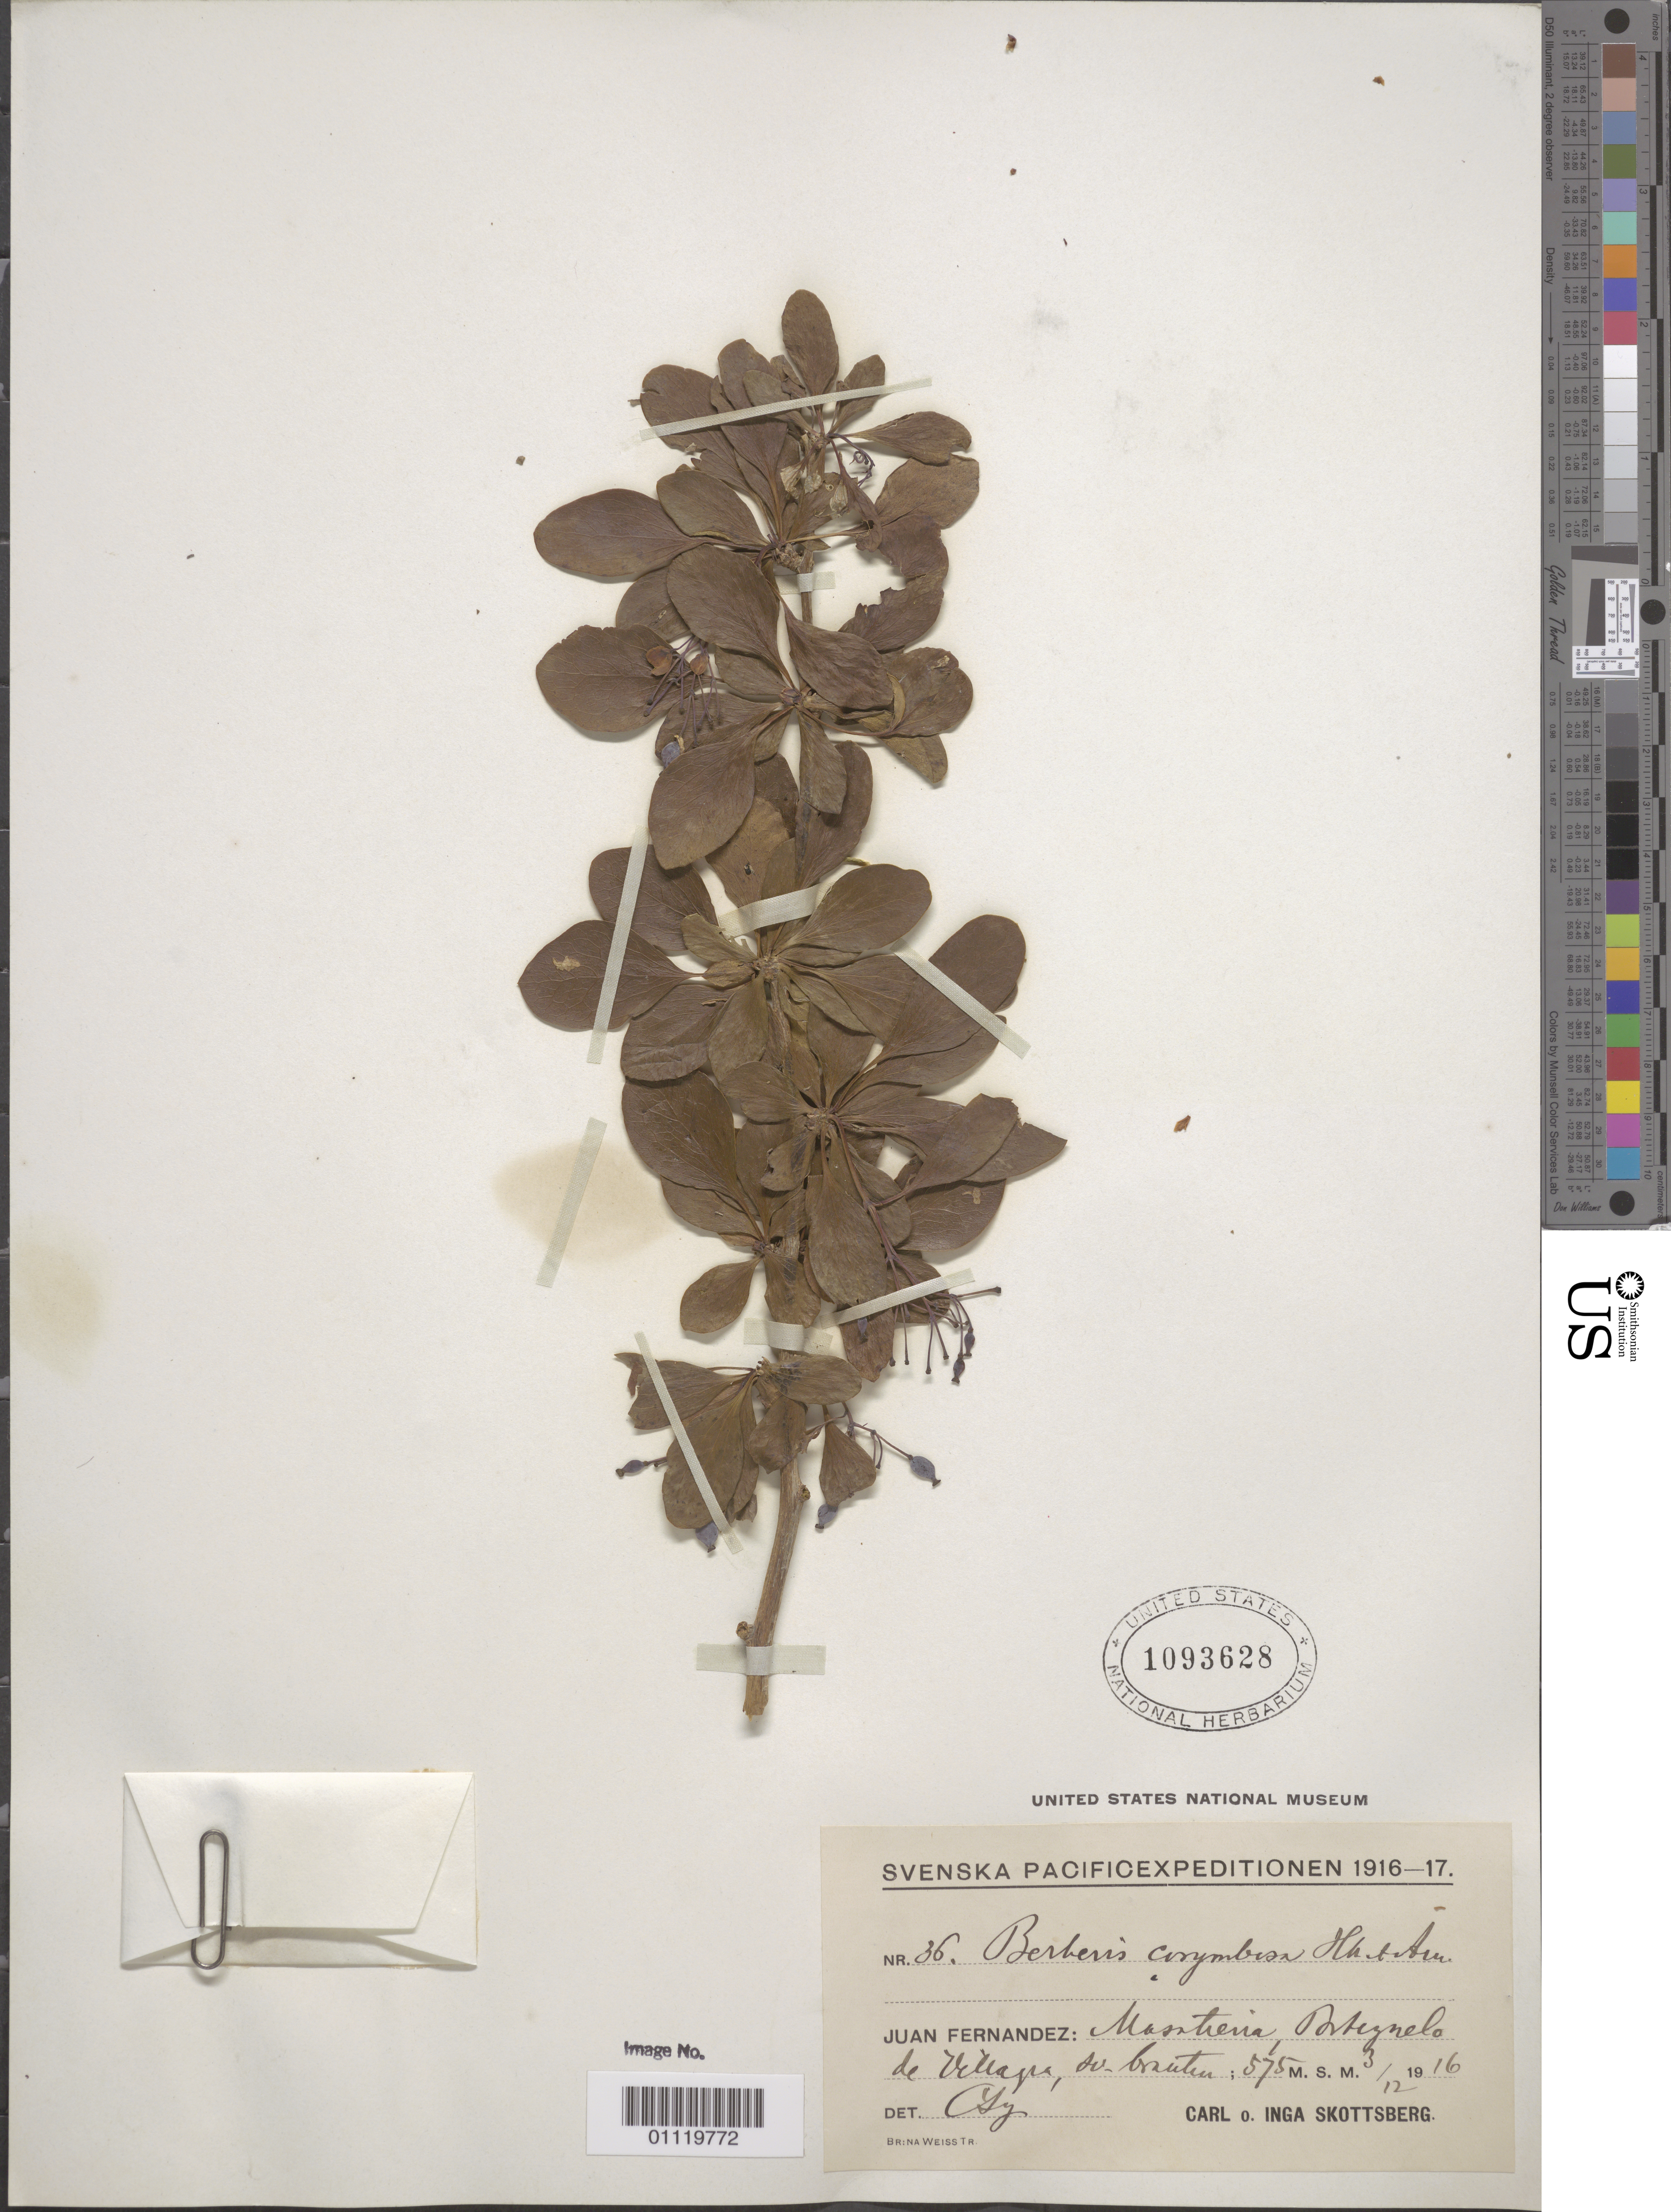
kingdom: Plantae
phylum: Tracheophyta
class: Magnoliopsida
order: Ranunculales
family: Berberidaceae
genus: Berberis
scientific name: Berberis corymbosa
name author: Hook. & Arn.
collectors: C. Skottsberg & I. Skottsberg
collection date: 1916-12-03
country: Chile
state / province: Valparaíso (V)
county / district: Valparaíso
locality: Juan Fernandez Islans; Mas a Tierra (Robinson Crusoe) Island, Portezuelo de Vilagra.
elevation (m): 575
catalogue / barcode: US 1093628